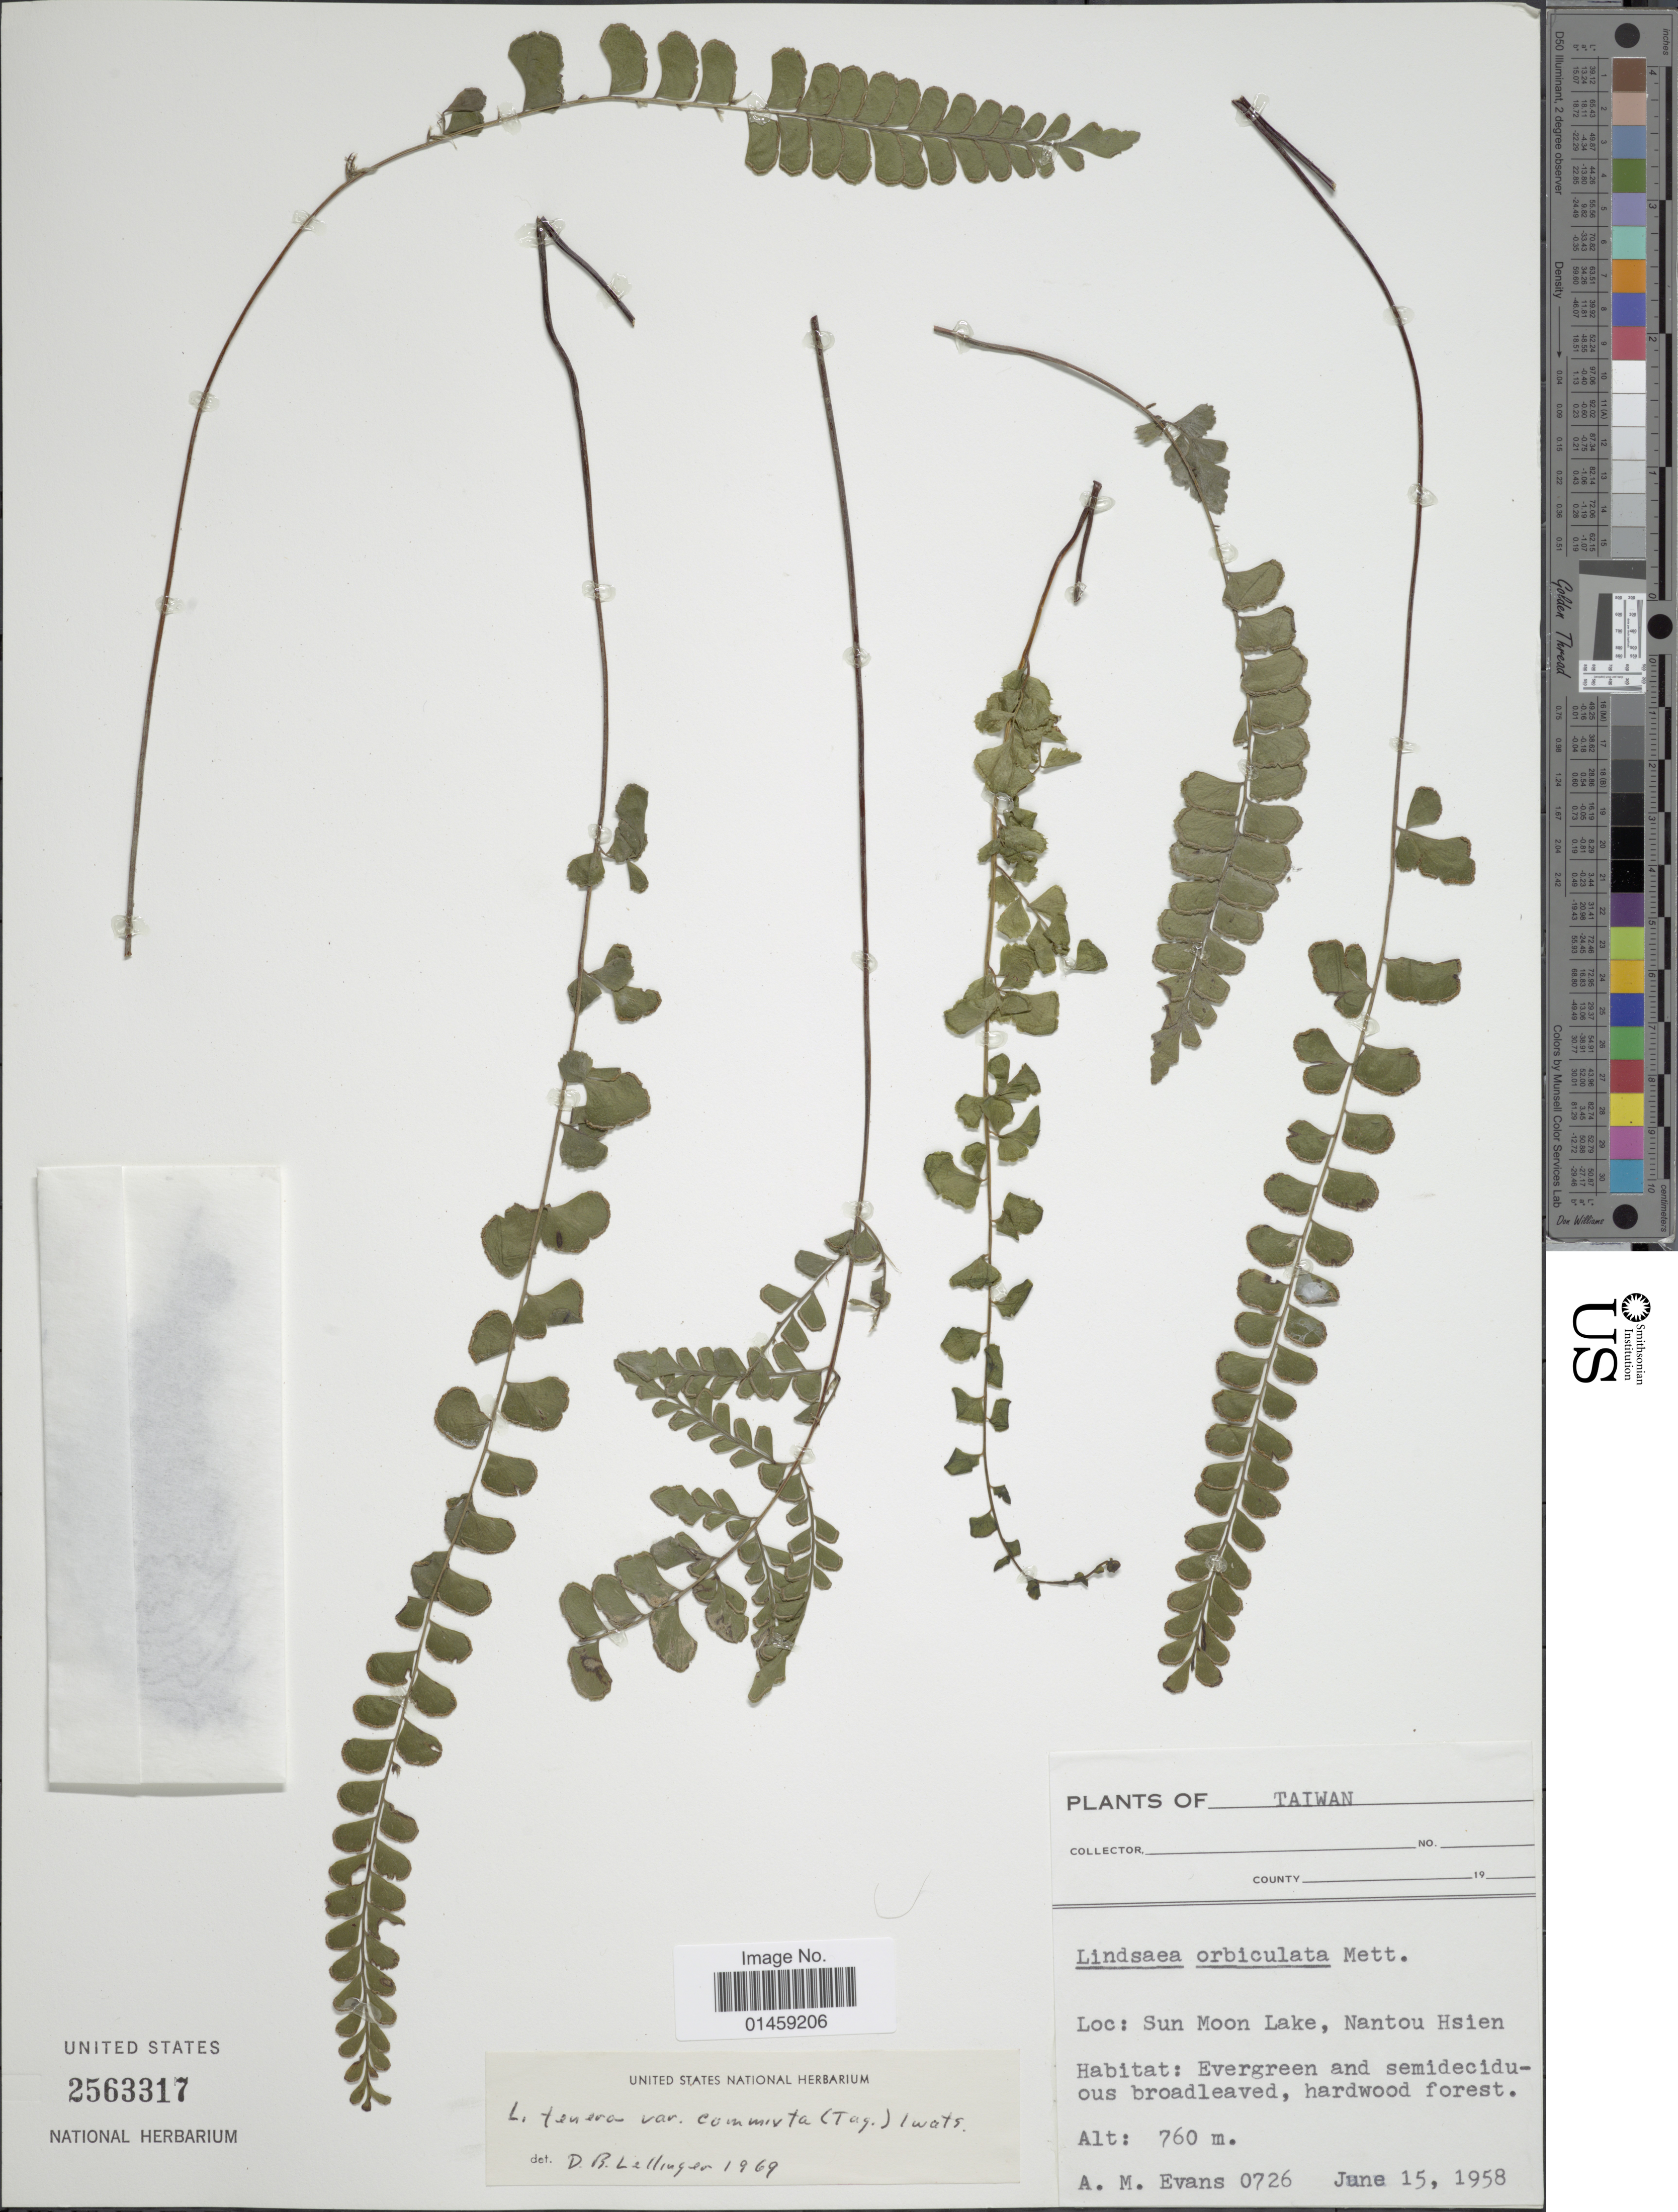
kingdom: Plantae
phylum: Tracheophyta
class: Polypodiopsida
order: Polypodiales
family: Lindsaeaceae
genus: Lindsaea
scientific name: Lindsaea orbiculata var. commixta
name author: (Tagawa) K.U. Kramer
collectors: A. M. Evans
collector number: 0726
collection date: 1958-06-15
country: Taiwan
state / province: Nantou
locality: Sun Moon Lake, Nantou Hsien.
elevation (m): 760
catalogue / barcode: US 2563317